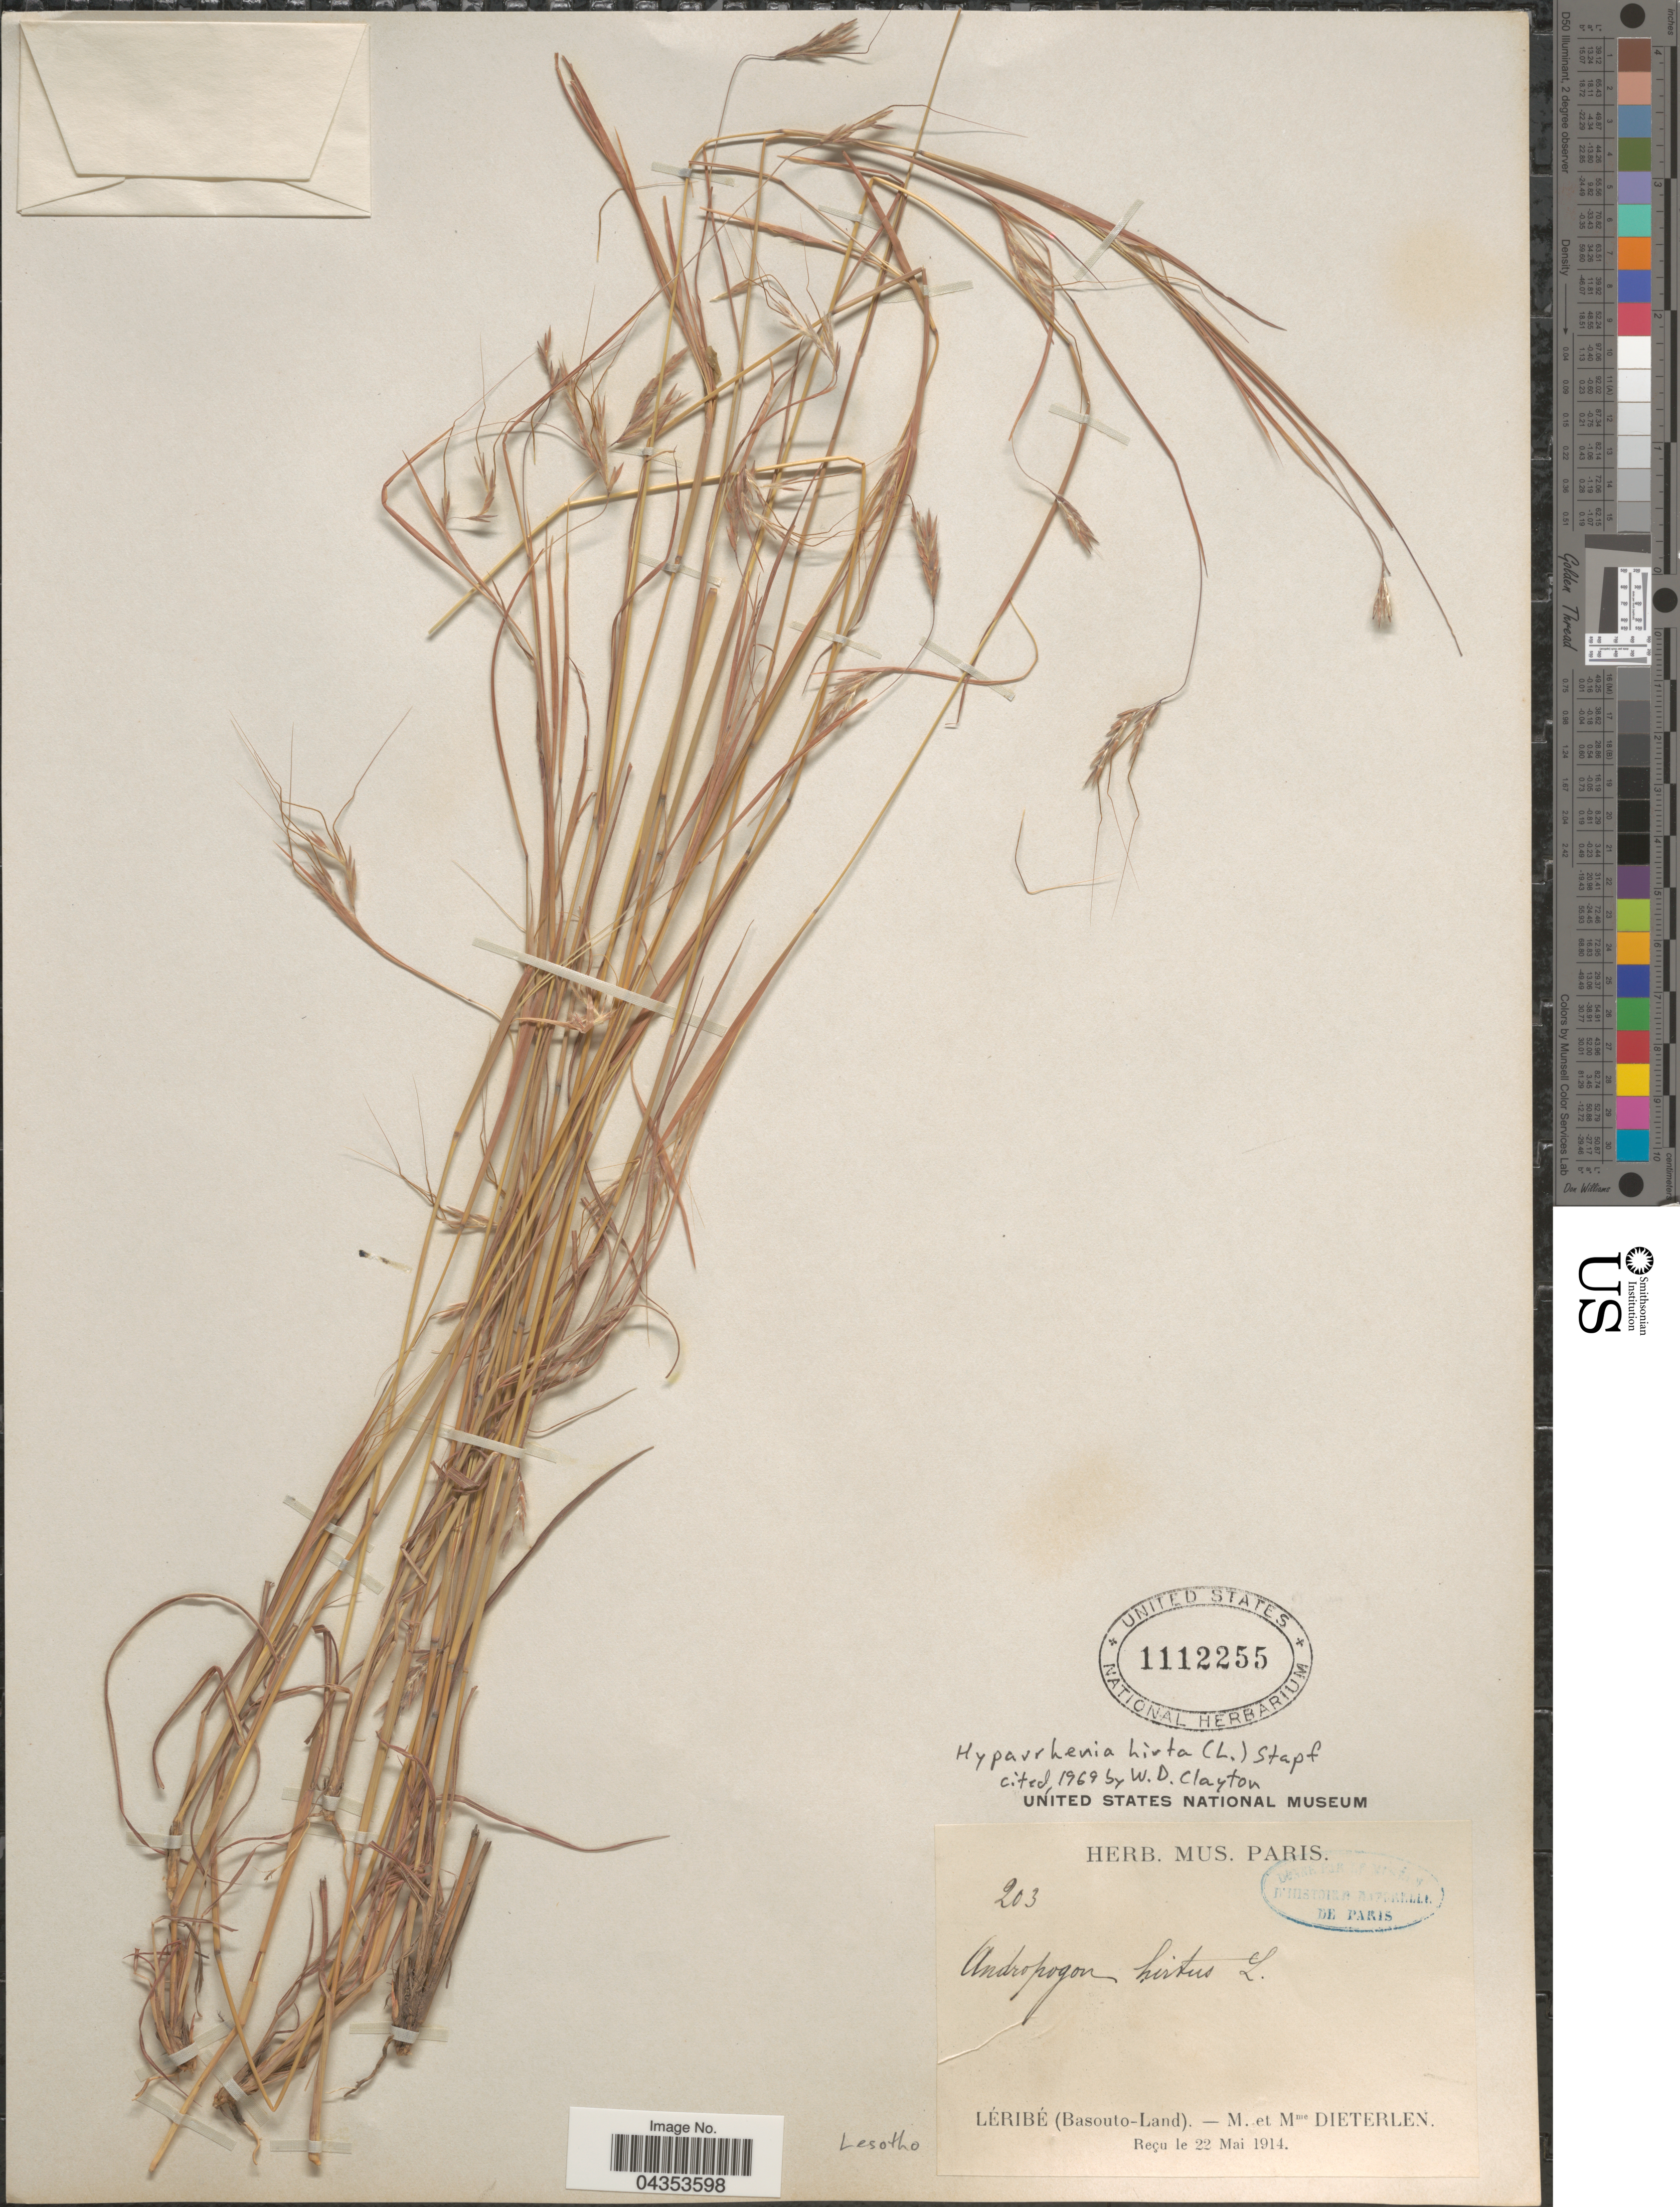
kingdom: Plantae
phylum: Tracheophyta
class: Liliopsida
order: Poales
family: Poaceae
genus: Hyparrhenia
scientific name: Hyparrhenia hirta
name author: (L.) Stapf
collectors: M. Dieterlen & M. Dieterlen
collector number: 203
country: Lesotho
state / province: Leribe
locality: Léribé (Basouto-Land).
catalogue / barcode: US 1112255